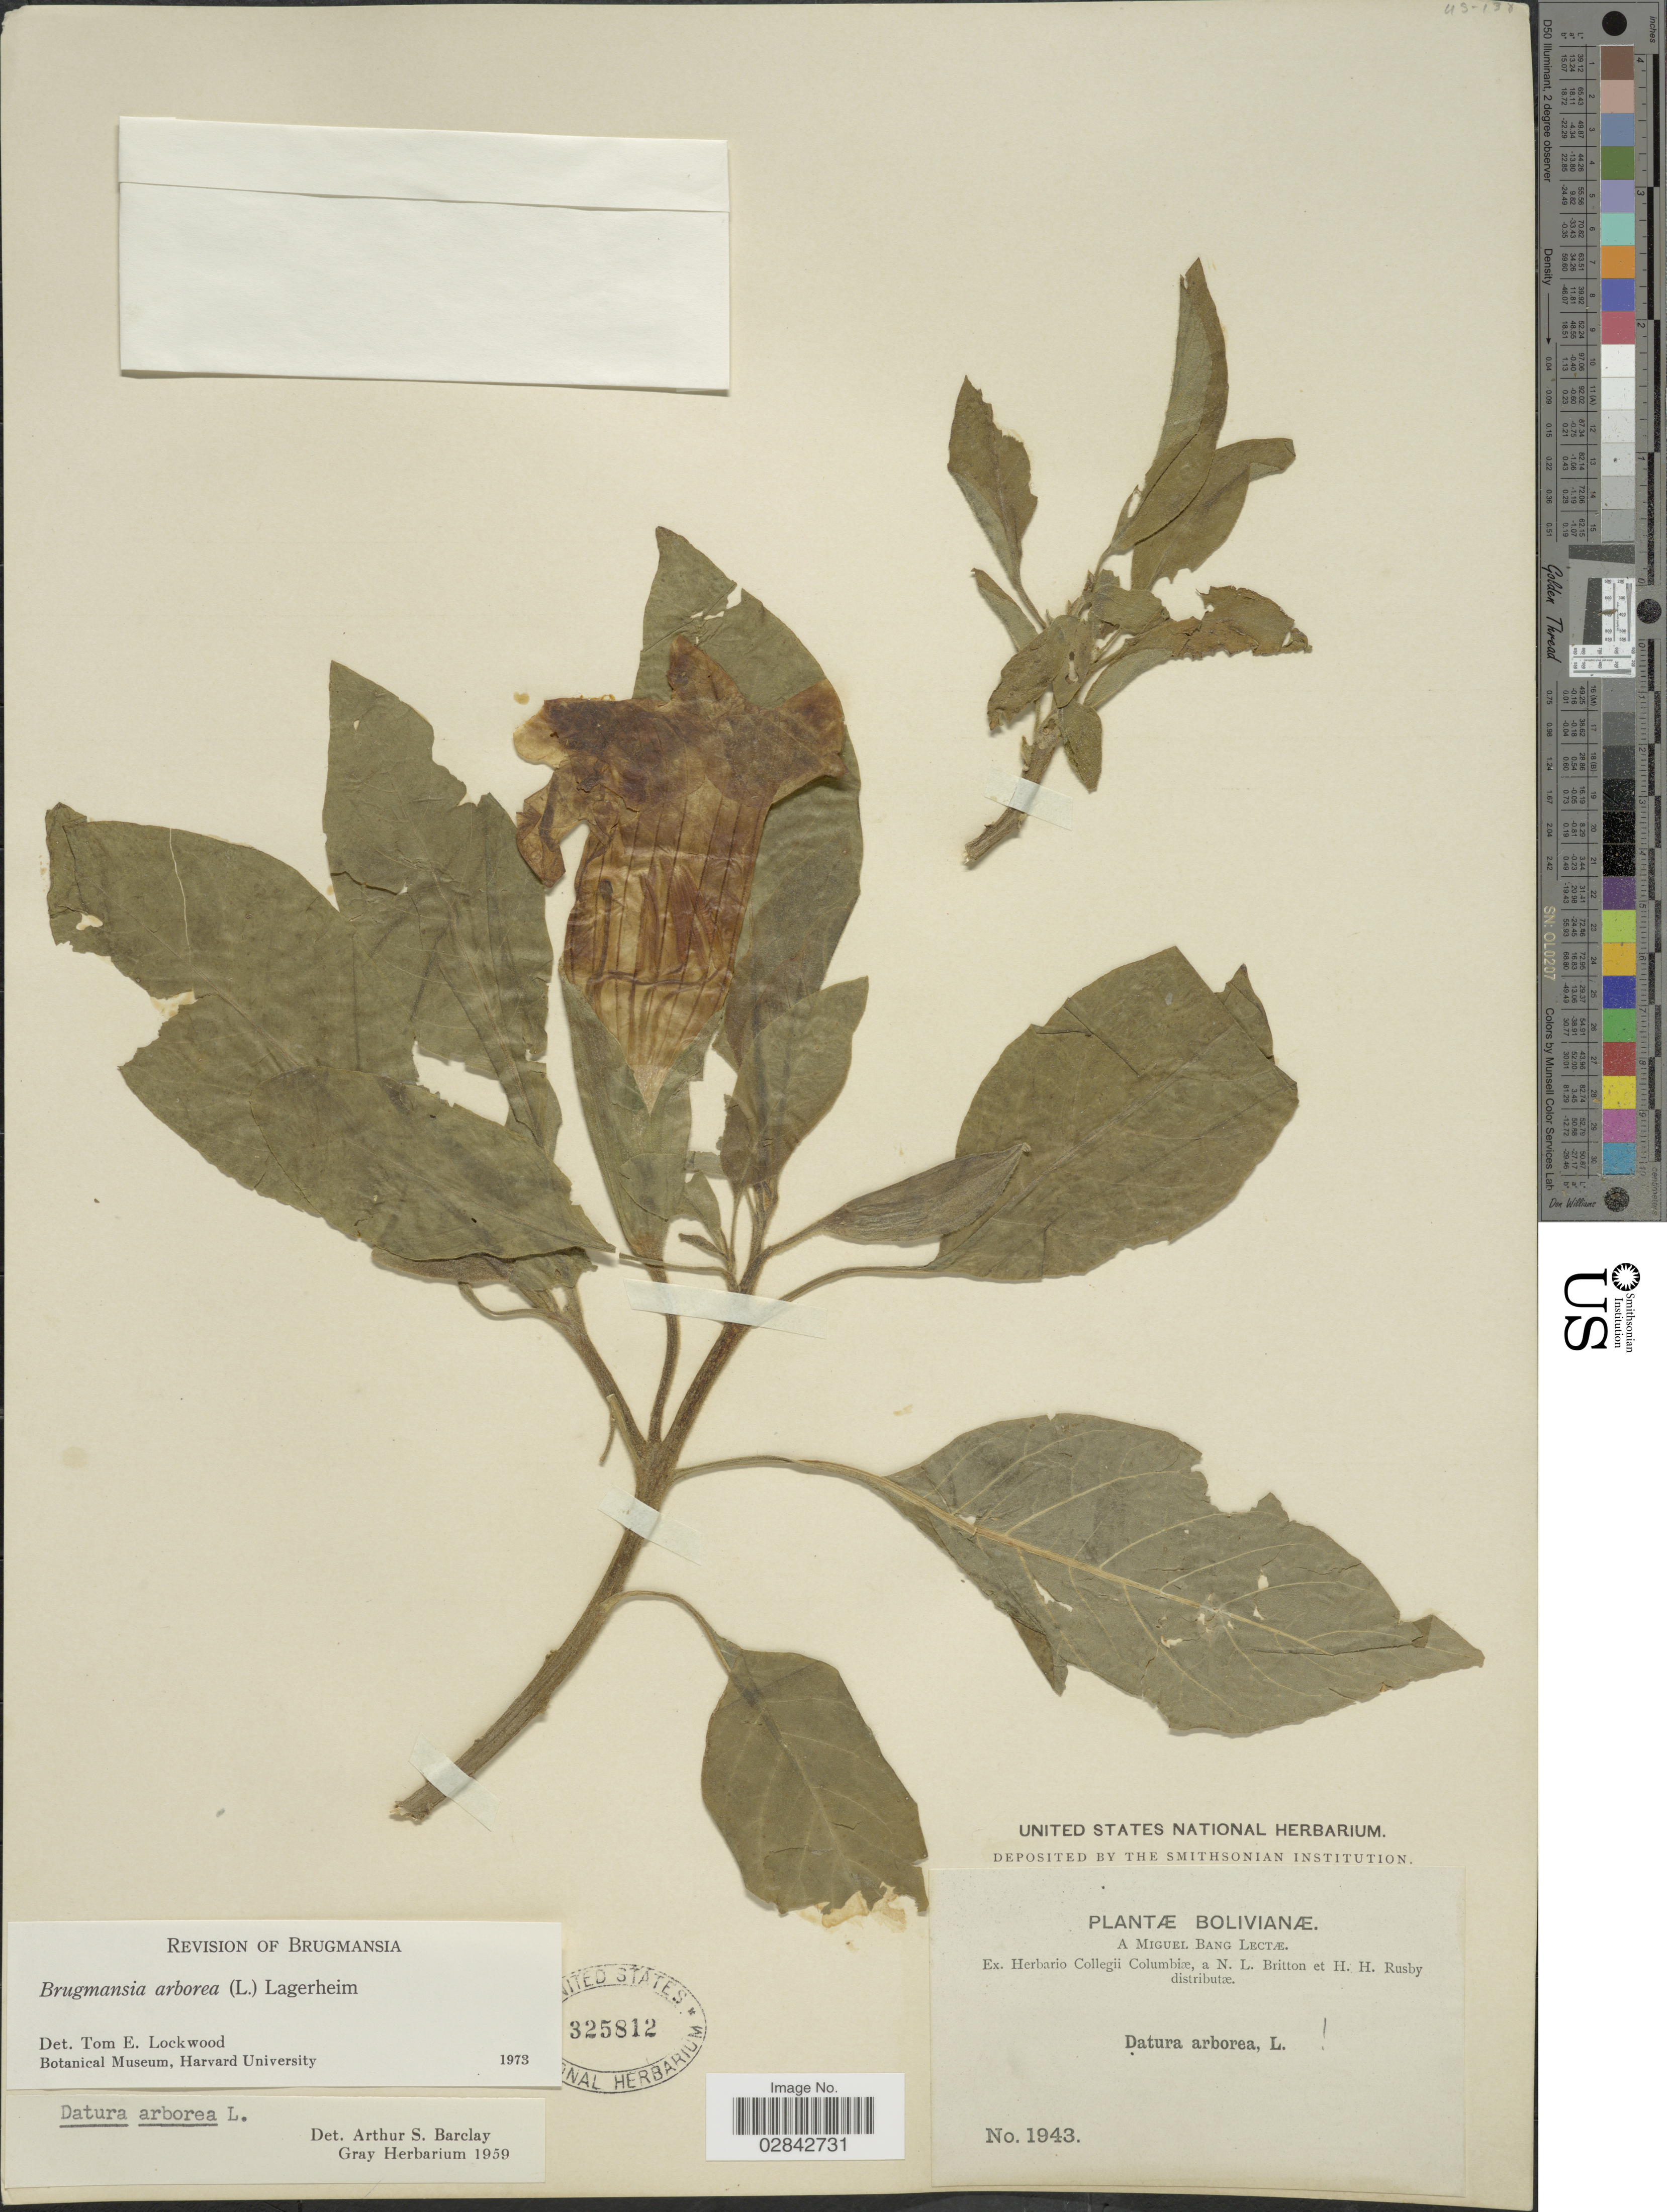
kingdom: Plantae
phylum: Tracheophyta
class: Magnoliopsida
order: Solanales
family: Solanaceae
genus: Brugmansia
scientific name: Brugmansia arborea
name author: (L.) Lagerh.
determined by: Lockwood, T. E.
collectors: M. Bang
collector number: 1943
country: Bolivia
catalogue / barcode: US 325812